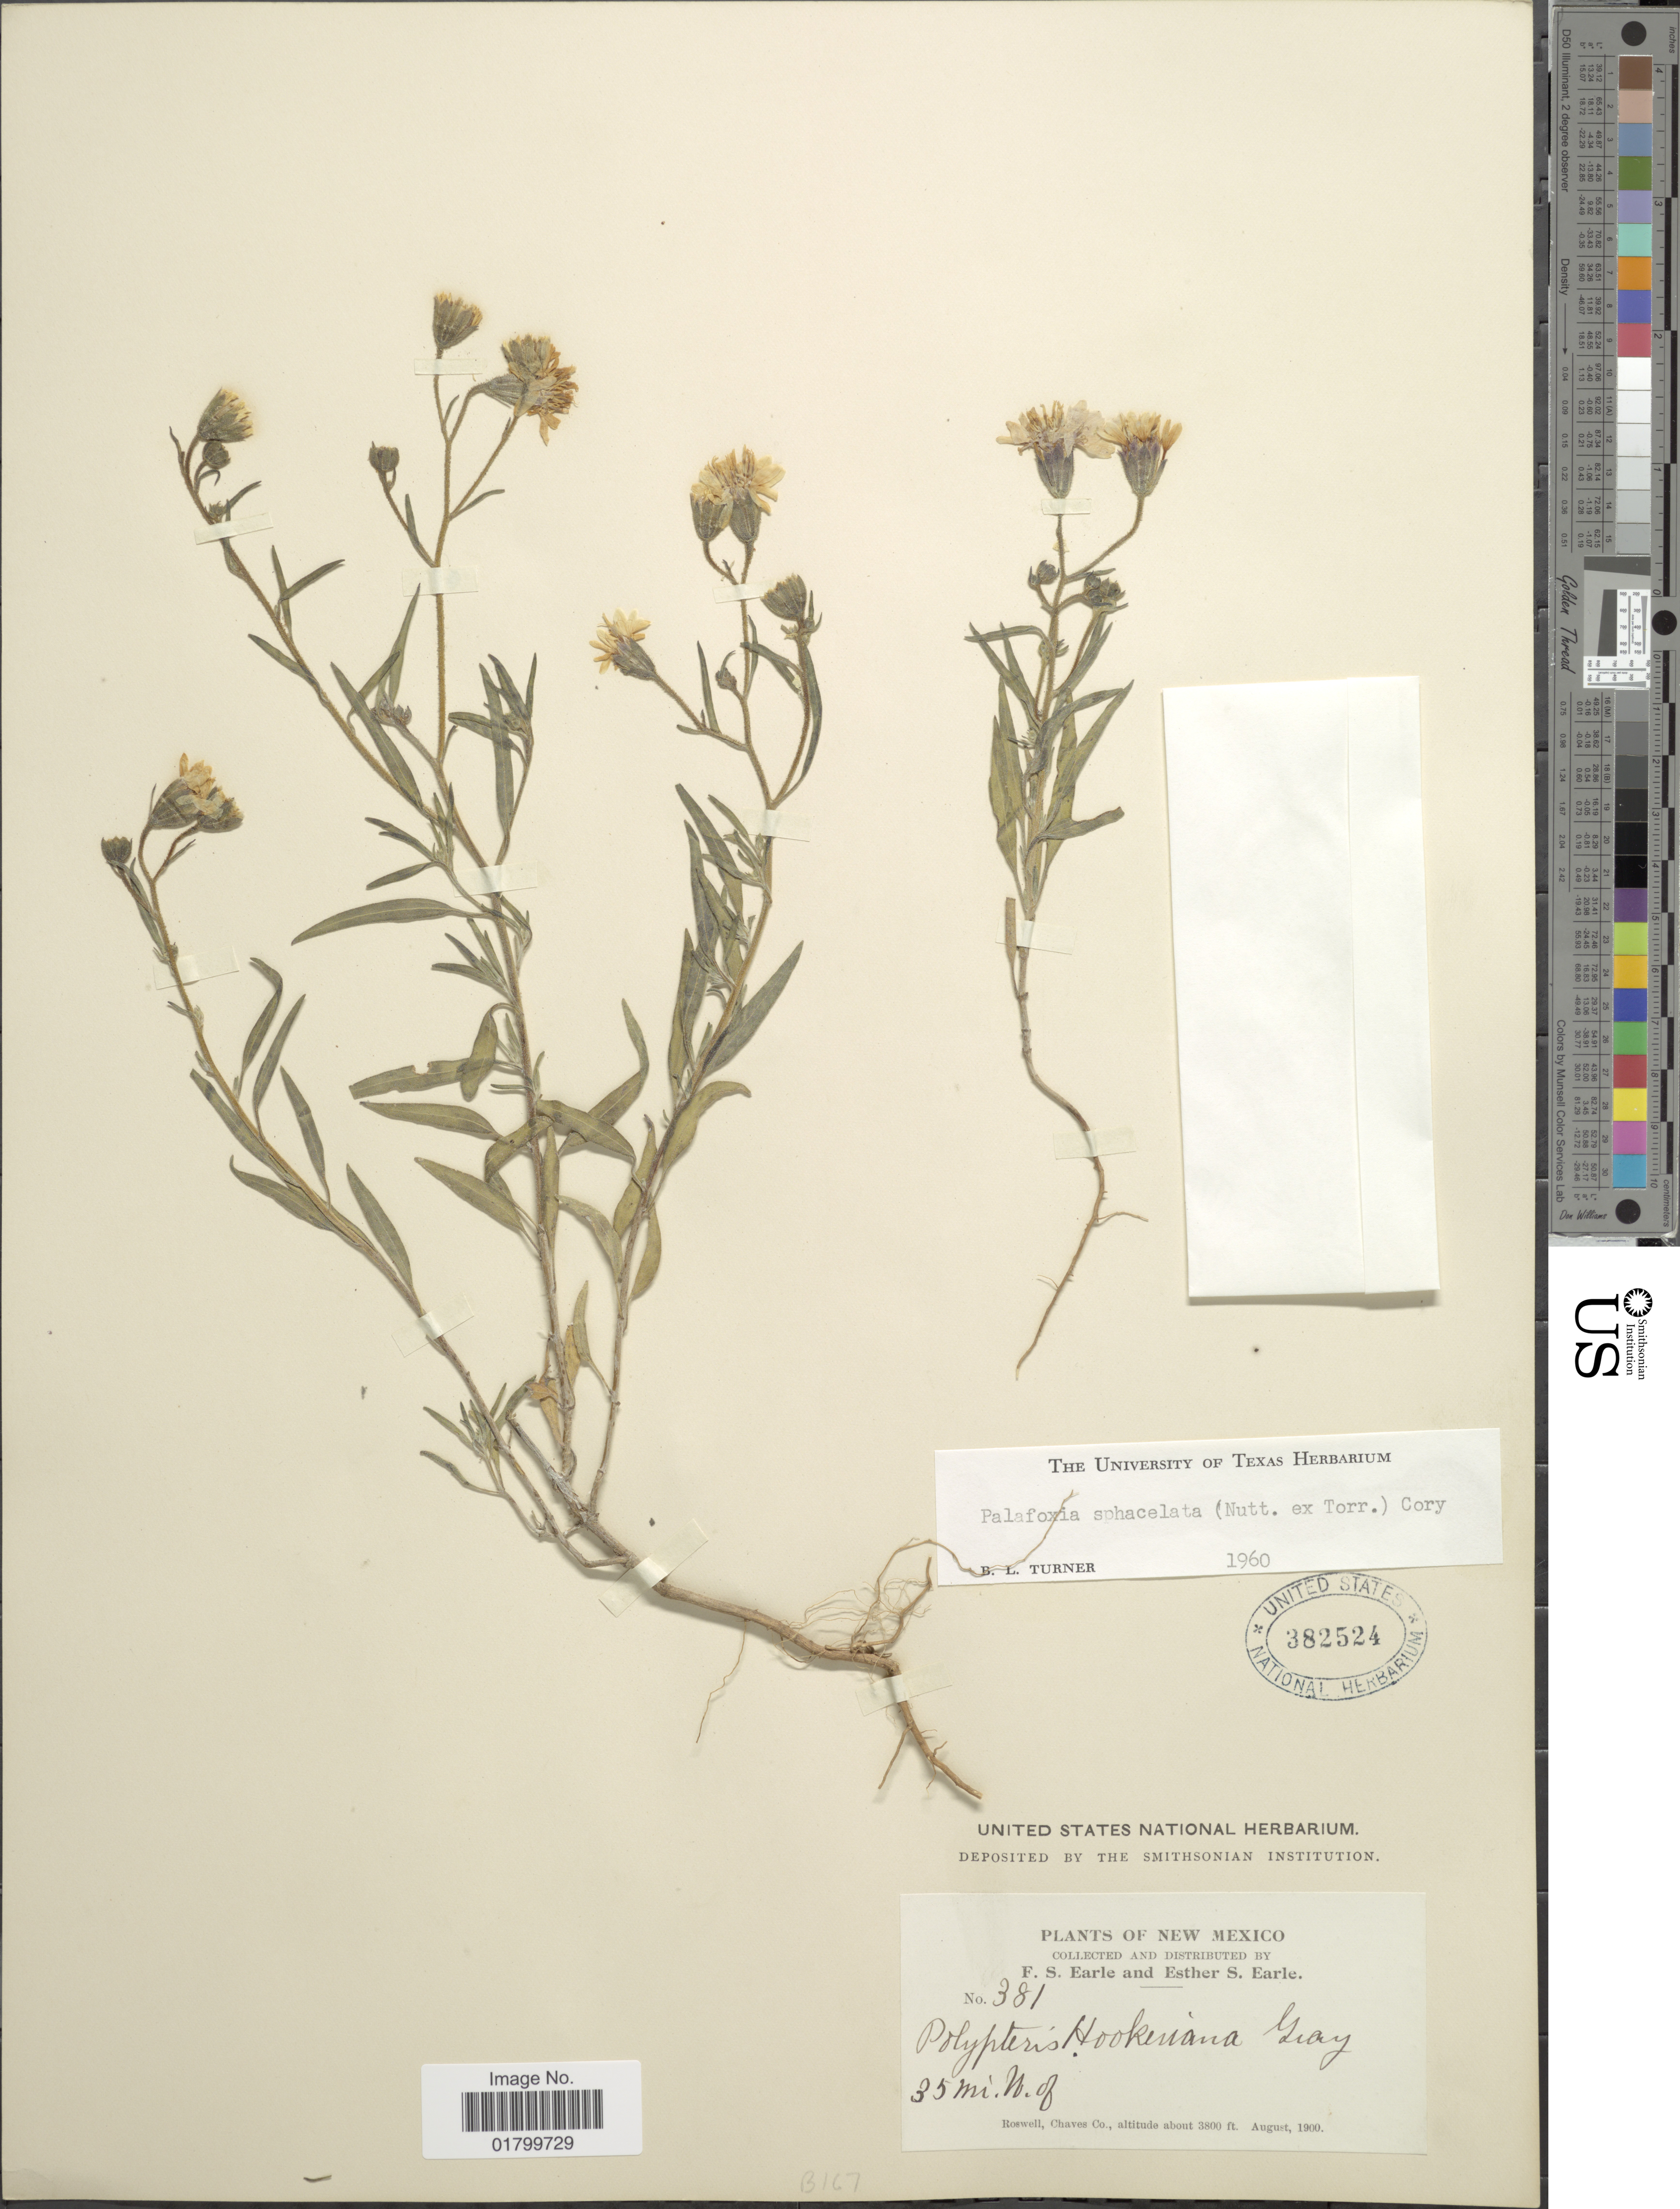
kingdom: Plantae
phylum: Tracheophyta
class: Magnoliopsida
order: Asterales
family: Asteraceae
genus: Palafoxia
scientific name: Palafoxia sphacelata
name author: (Nutt. ex Torr.) Cory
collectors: F. S. Earle & E. S. Earle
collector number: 381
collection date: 1900-08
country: United States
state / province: New Mexico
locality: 35 mi. N. of Roswell, Chaves Co.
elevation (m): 1158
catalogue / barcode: US 382524